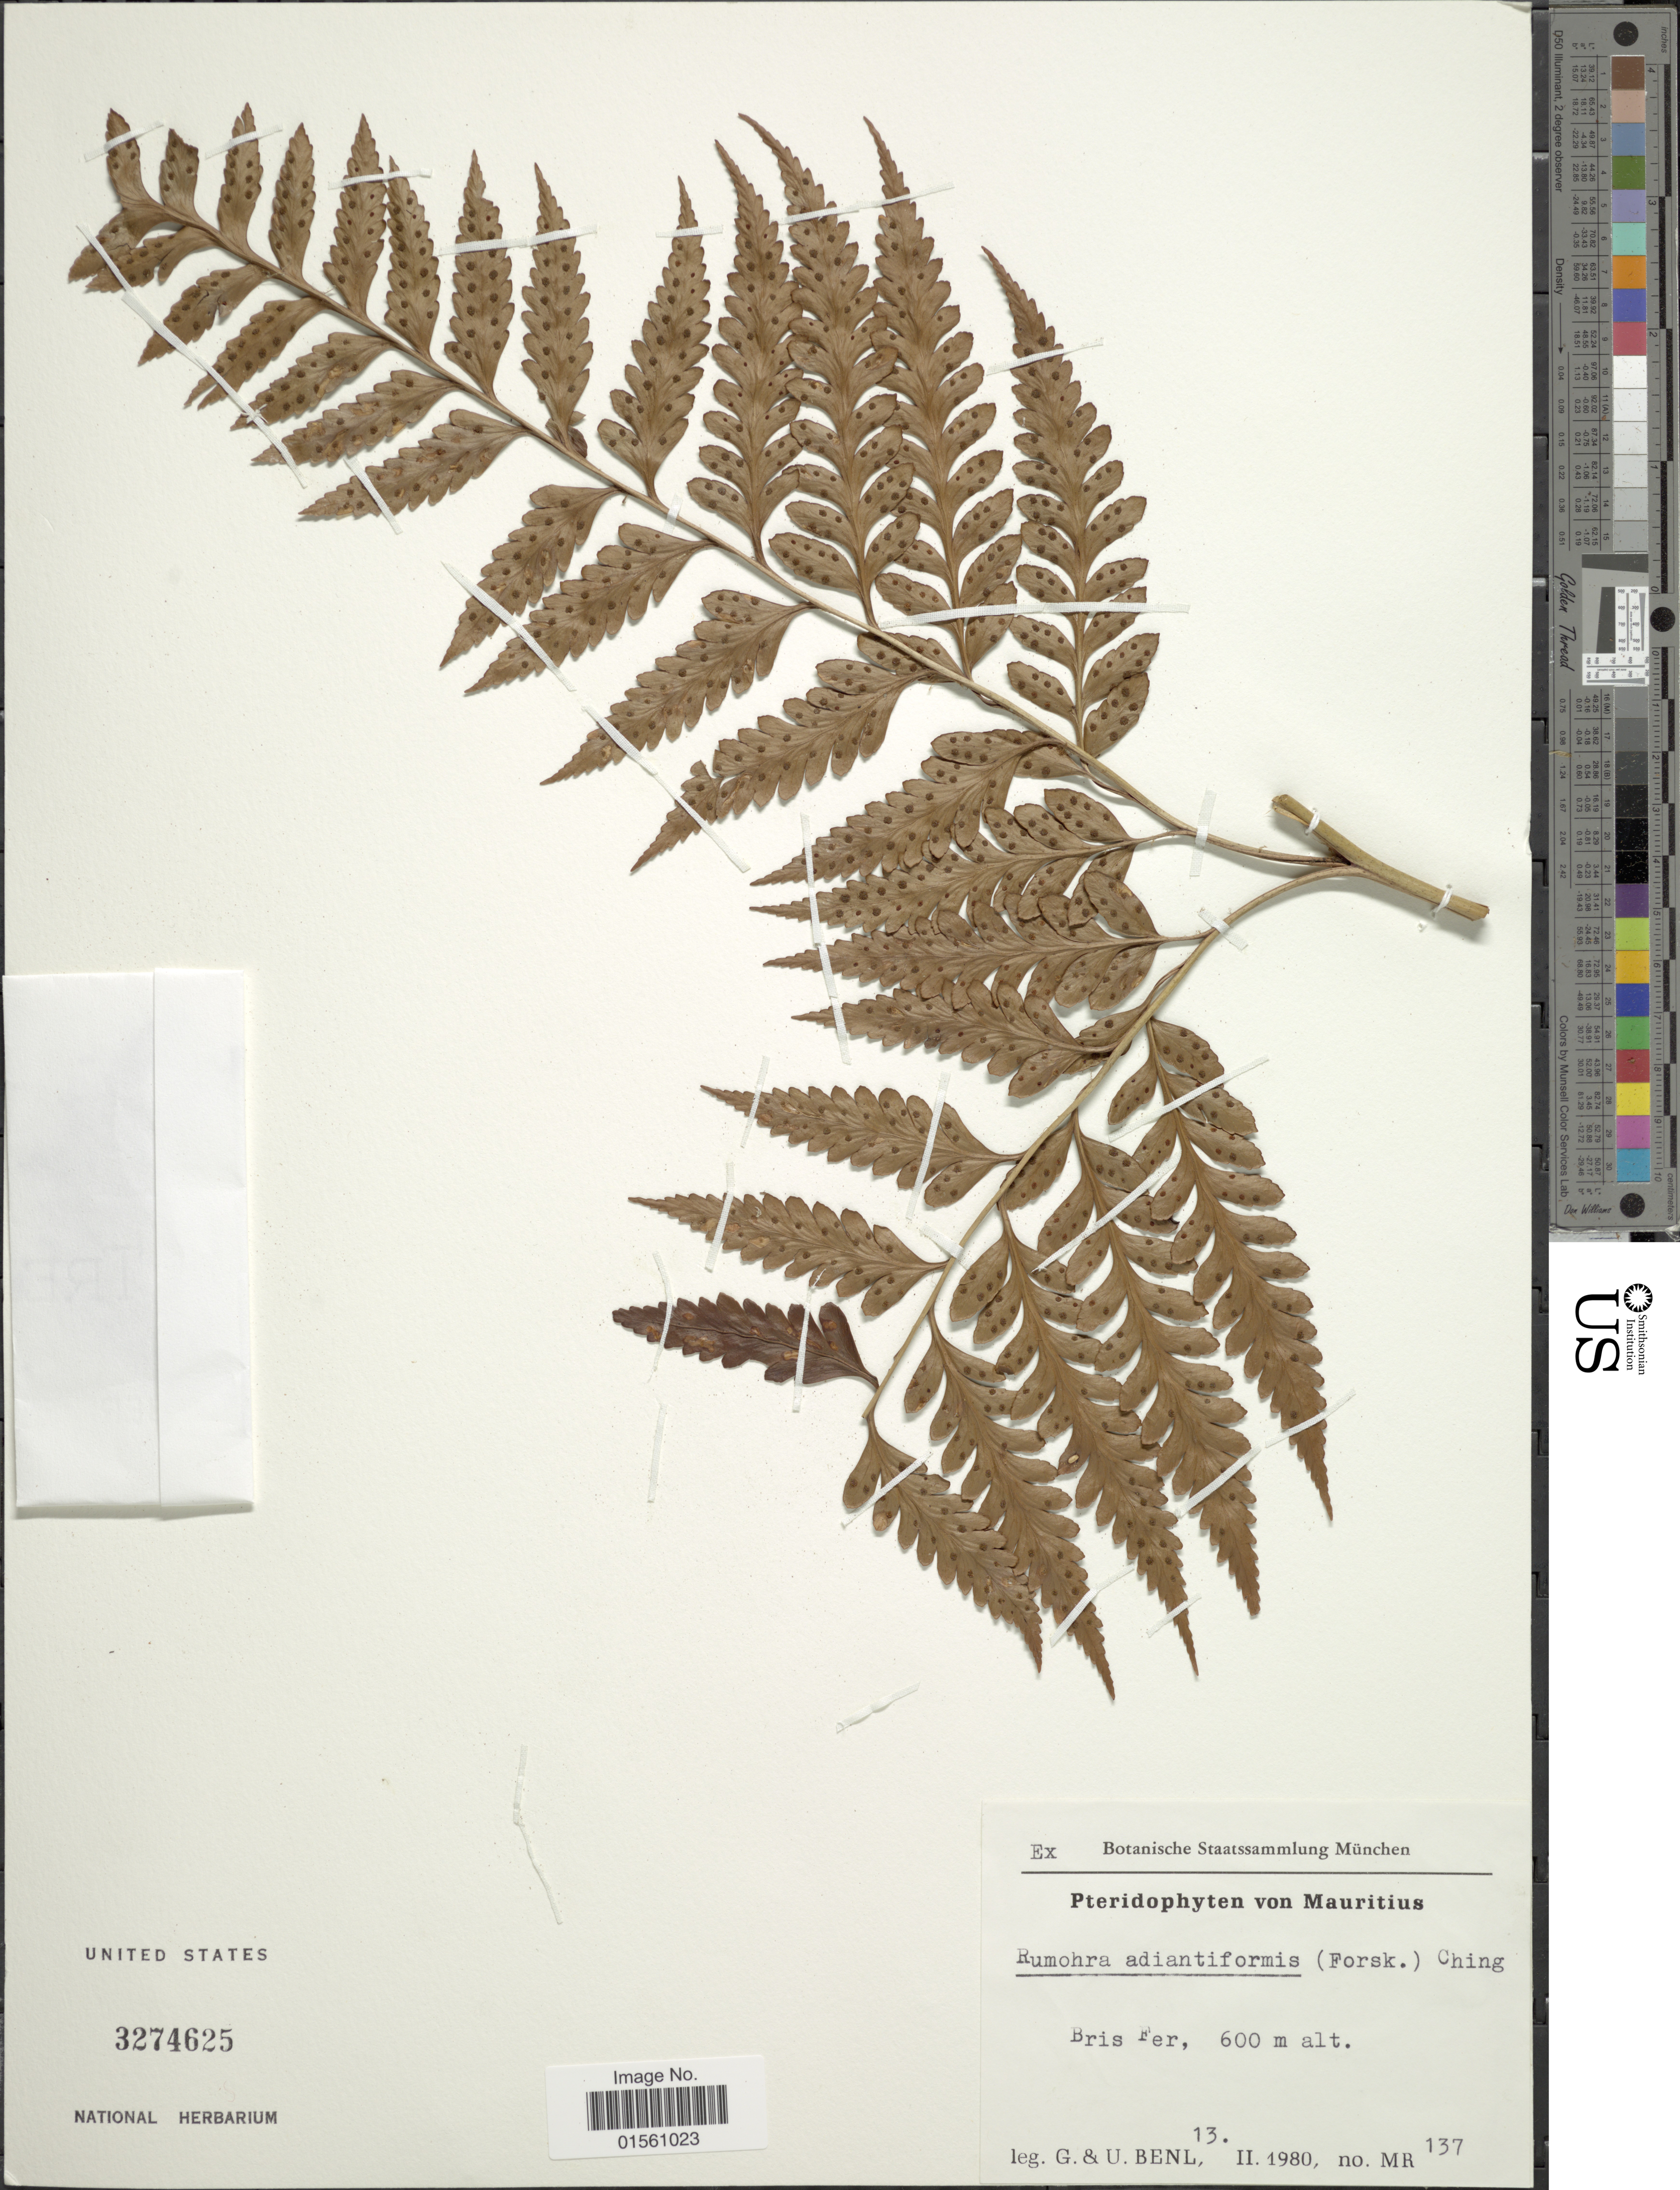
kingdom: Plantae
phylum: Tracheophyta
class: Polypodiopsida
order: Polypodiales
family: Dryopteridaceae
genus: Rumohra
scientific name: Rumohra adiantiformis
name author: (G. Forst.) Ching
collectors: G. Benl & U. Benl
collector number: MR137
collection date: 1980-02-13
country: Mauritius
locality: Mauritius, Bris Fer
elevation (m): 600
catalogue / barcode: US 3274625